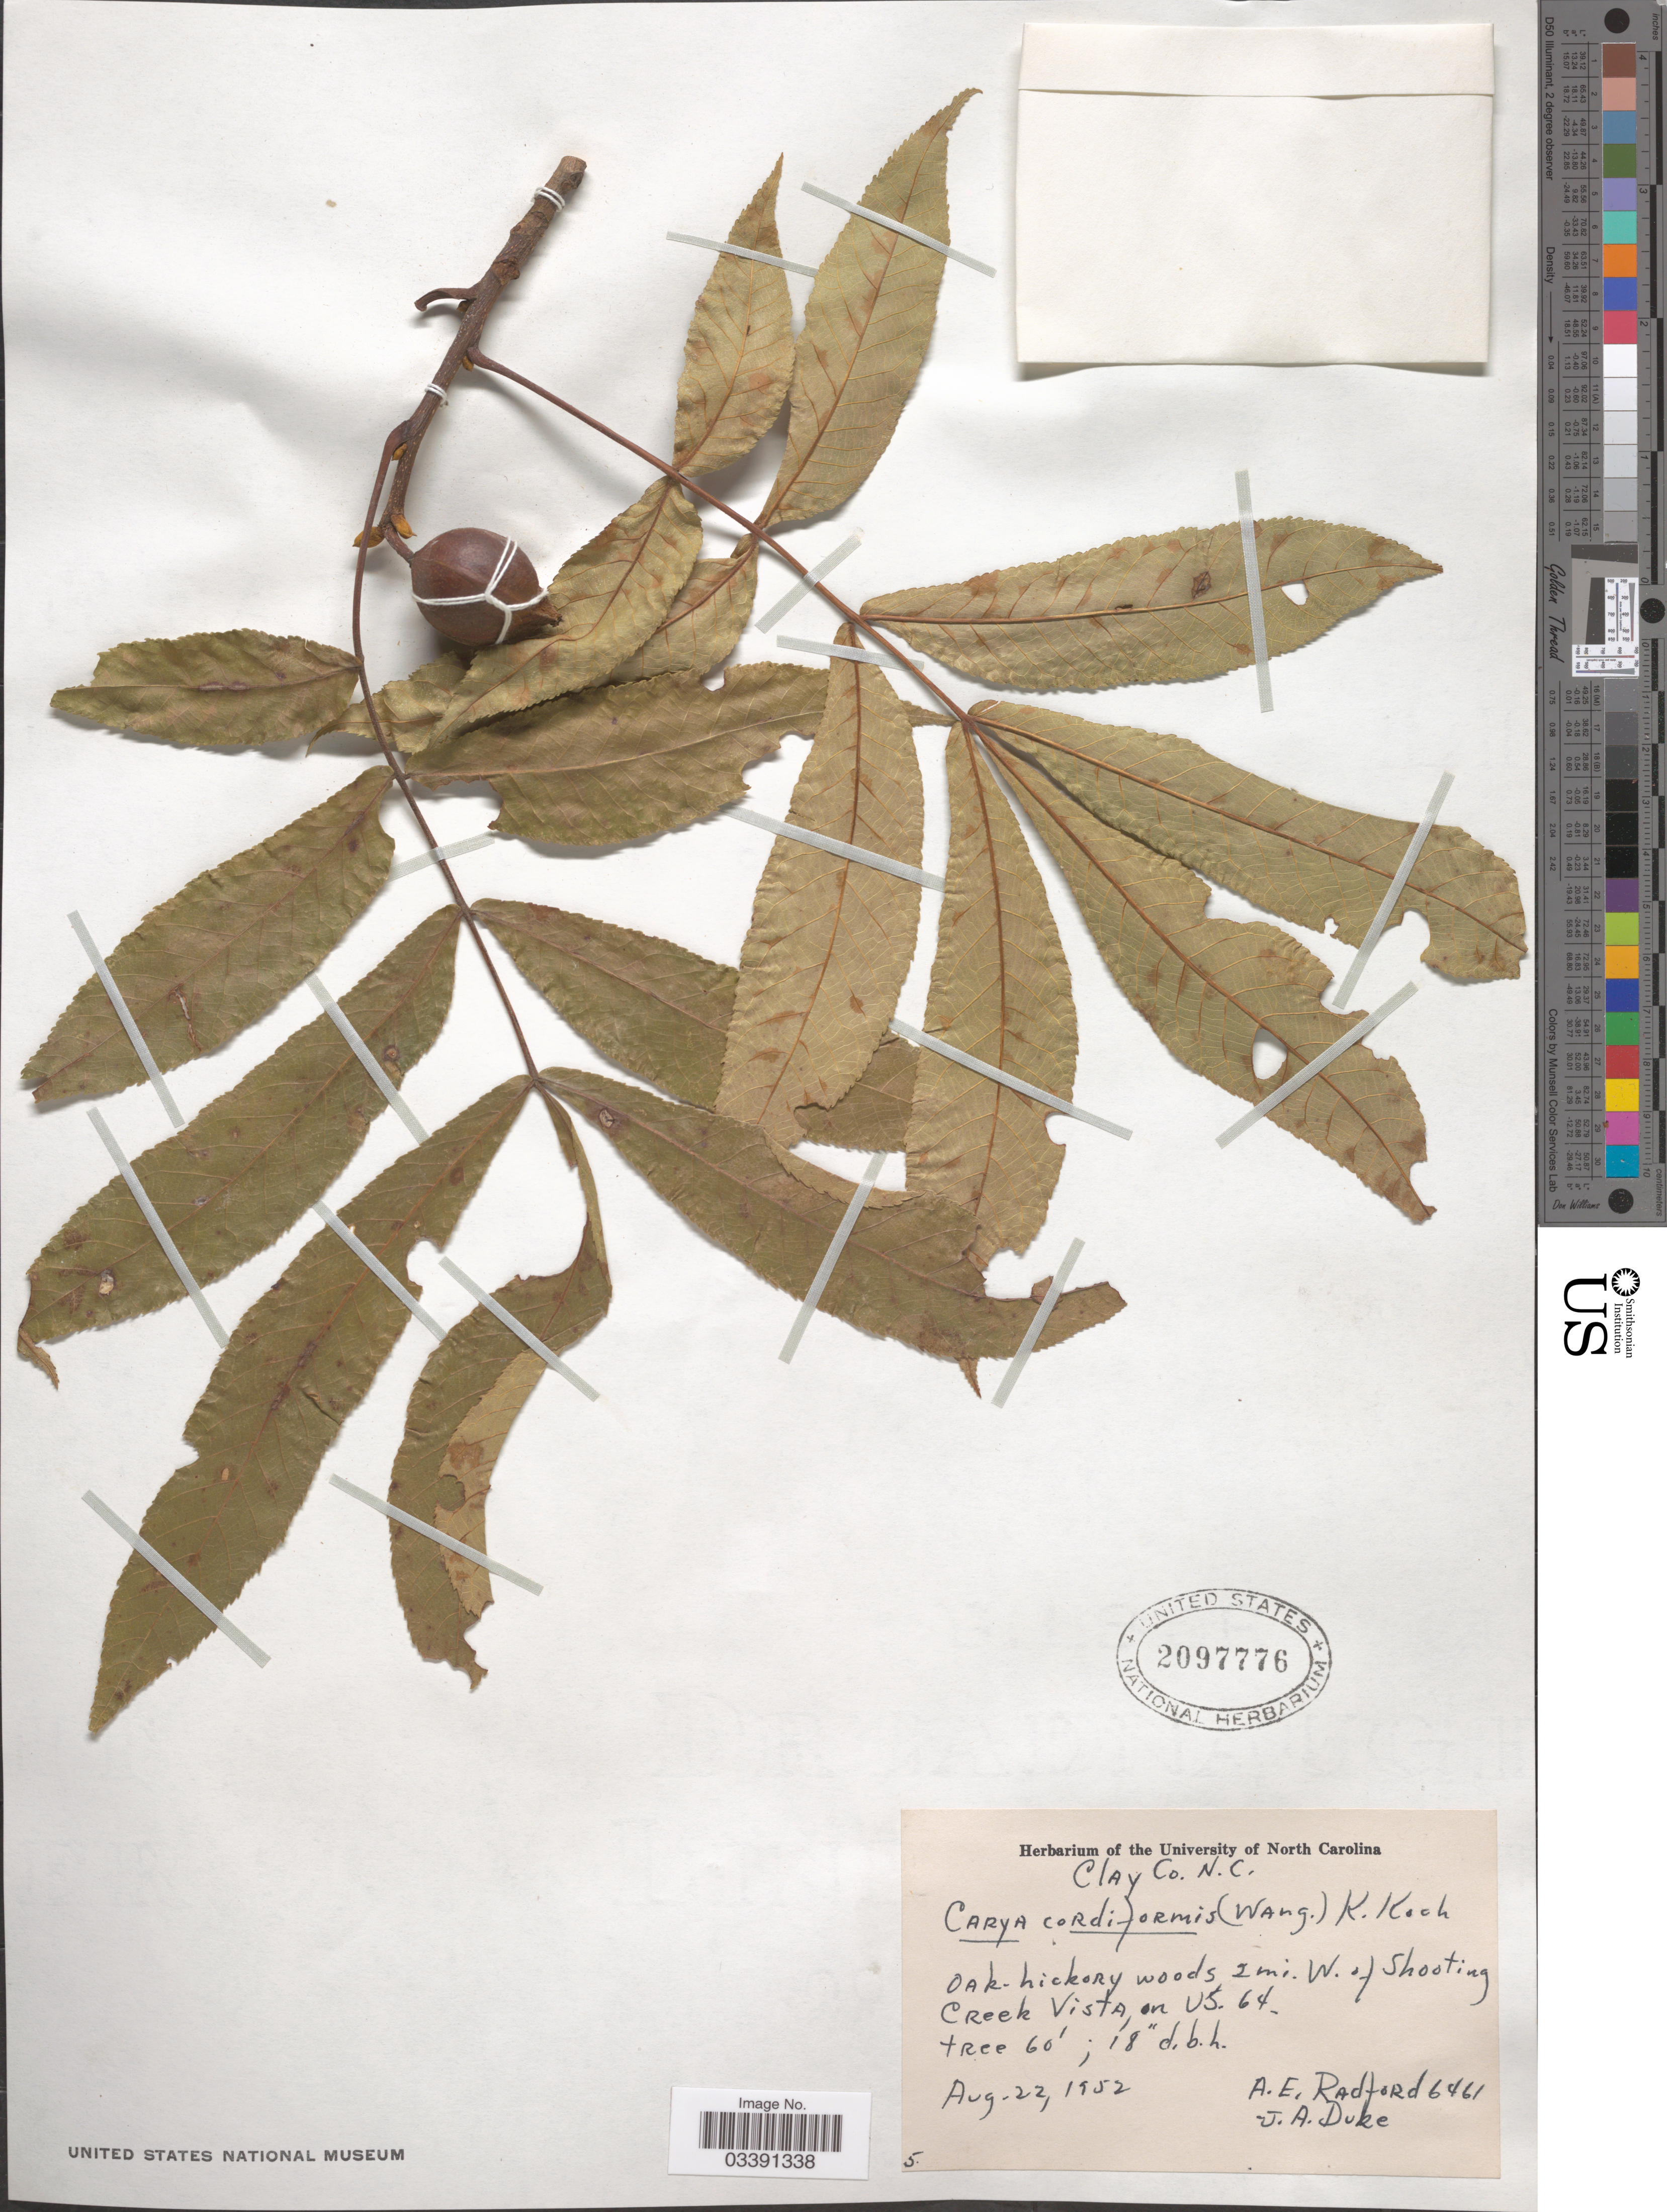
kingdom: Plantae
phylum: Tracheophyta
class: Magnoliopsida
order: Fagales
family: Juglandaceae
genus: Carya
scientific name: Carya cordiformis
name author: (Wangenh.) K. Koch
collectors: A. E. Radford & J. A. Duke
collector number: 6461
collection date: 1952-08-22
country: United States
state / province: North Carolina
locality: Clay Co. Oak-hickery woods 2 mi. W. of Shooting Creek Vista, On US. 64.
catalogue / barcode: US 2097776